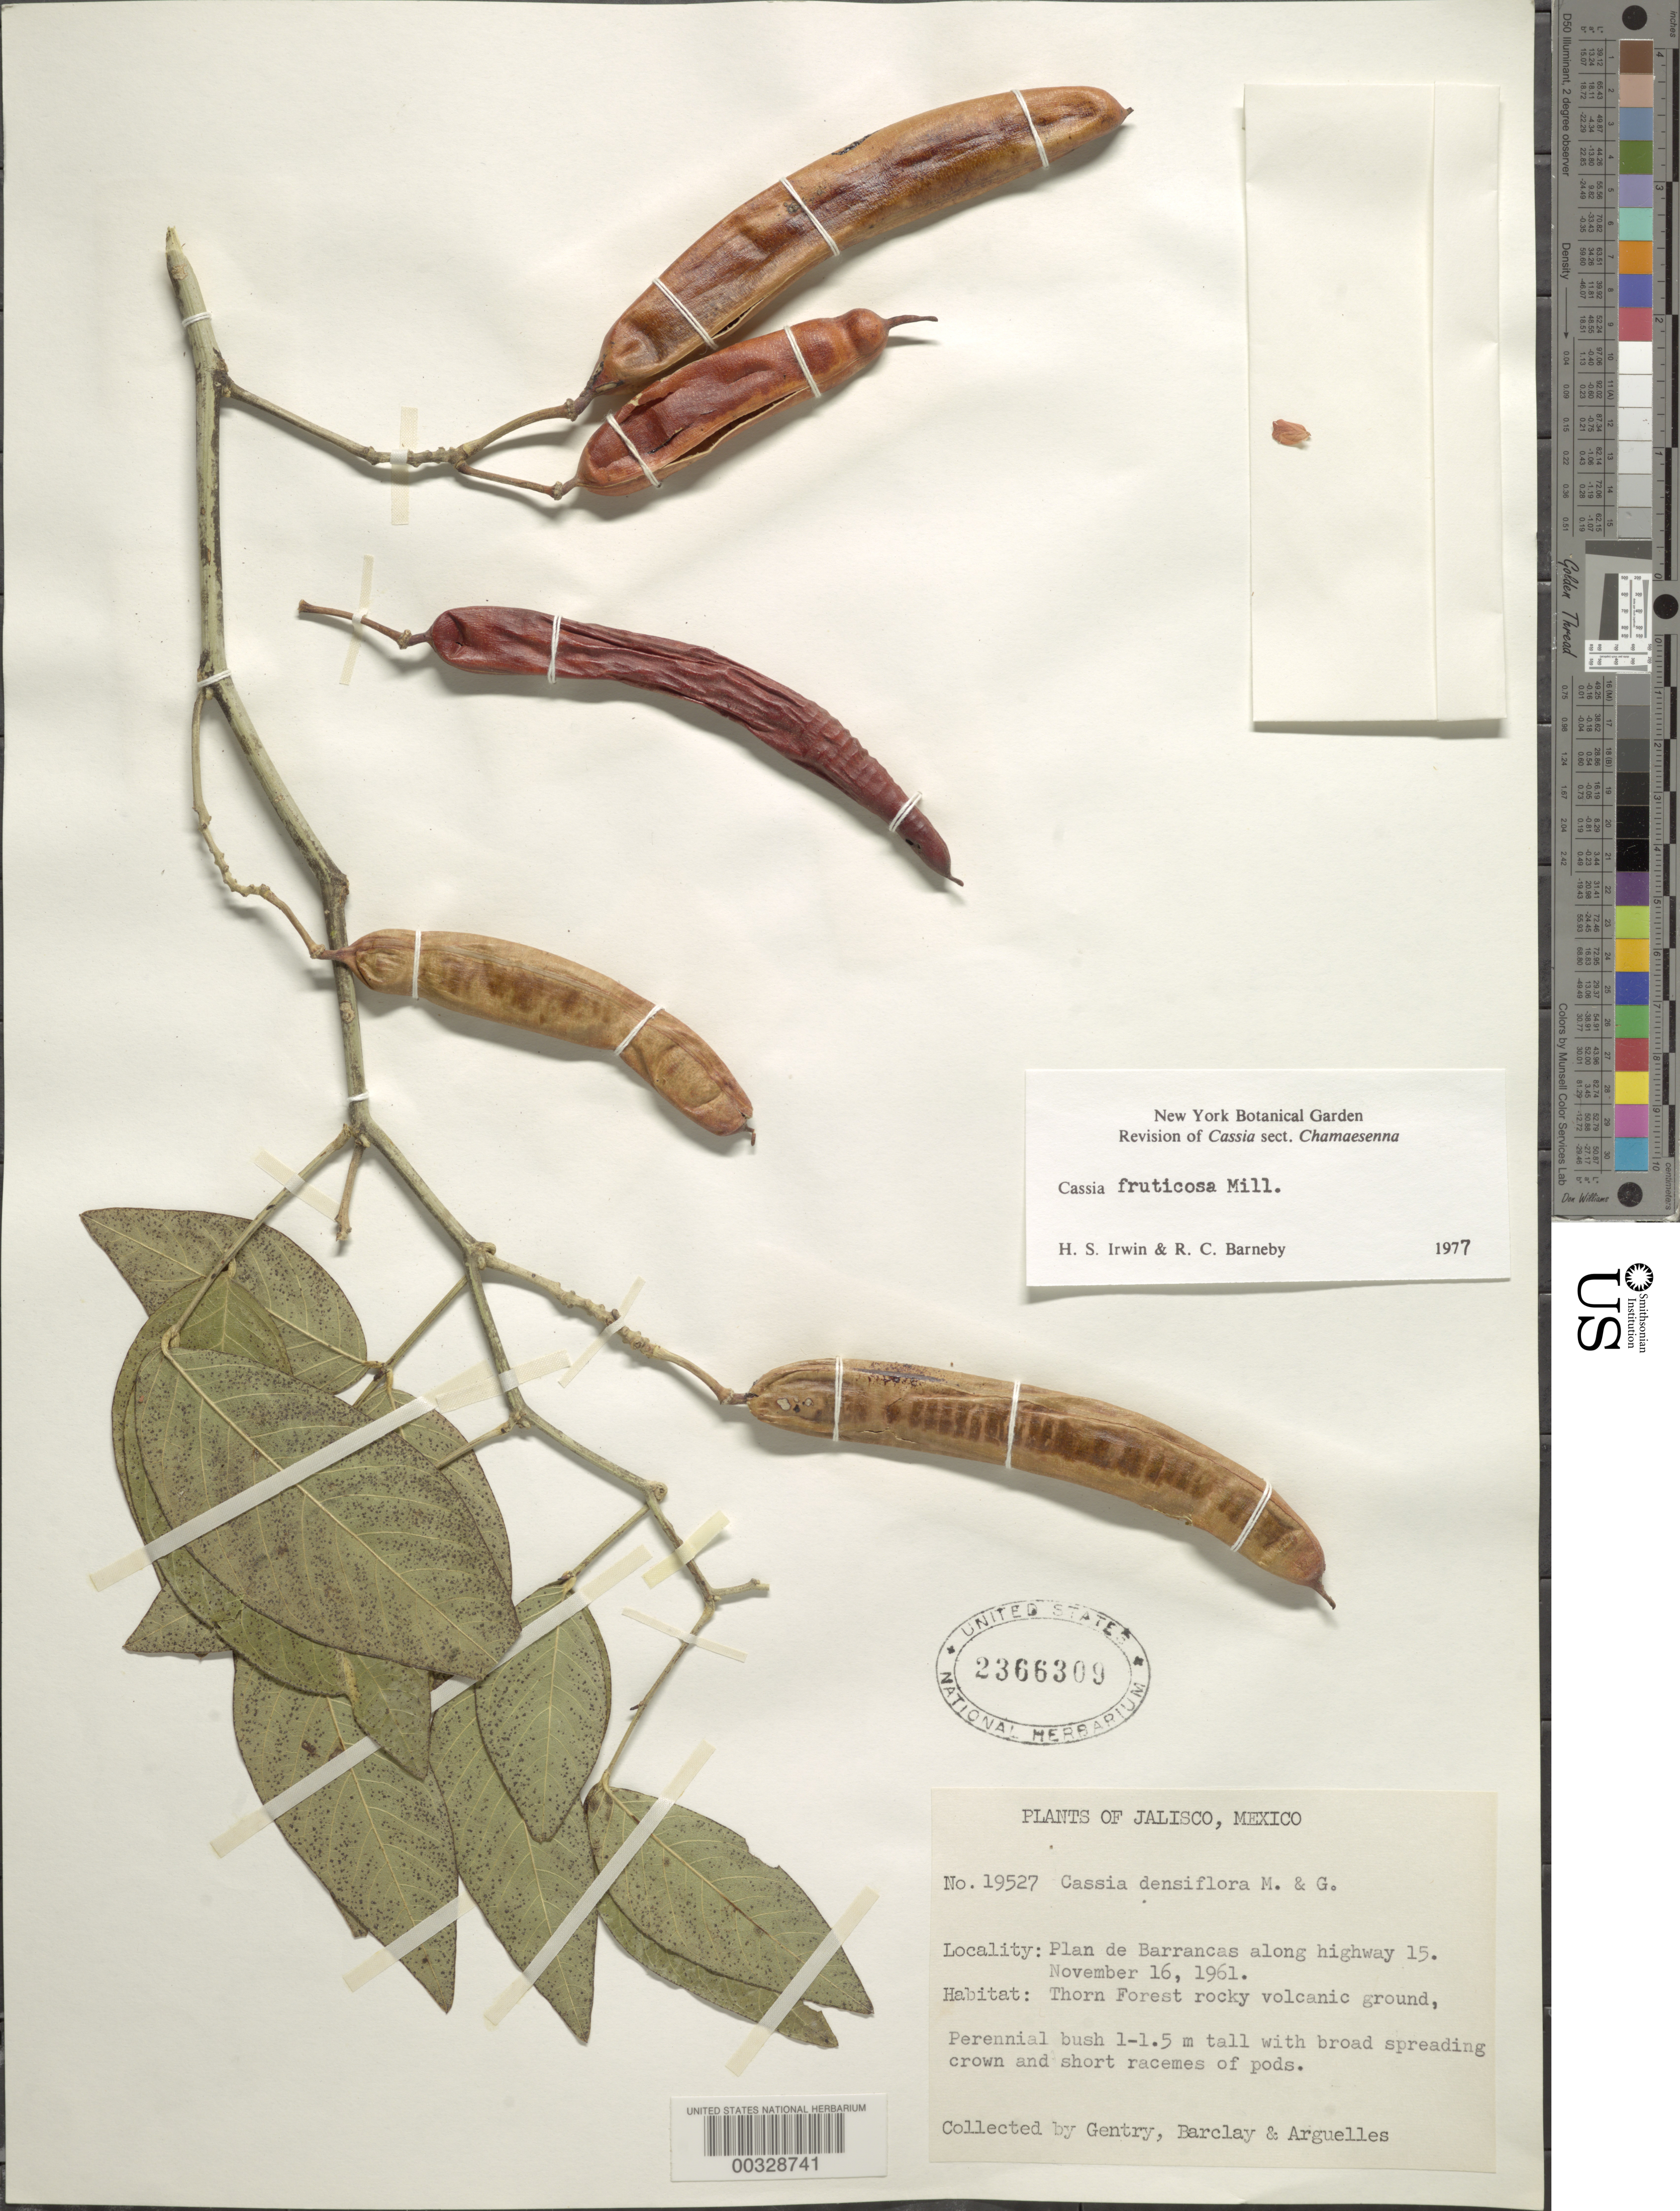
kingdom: Plantae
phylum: Tracheophyta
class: Magnoliopsida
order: Fabales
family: Fabaceae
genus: Senna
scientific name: Senna fruticosa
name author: (Benth.) H.S. Irwin & Barneby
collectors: H. S. Gentry, A. S. Barclay & J. Arguelles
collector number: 19527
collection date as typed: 16 Nov 1961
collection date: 1961-11-16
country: Mexico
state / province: Jalisco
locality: Plan de barrancas along highway 15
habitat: Thorn forest rocky volcanic ground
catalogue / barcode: US 2366309